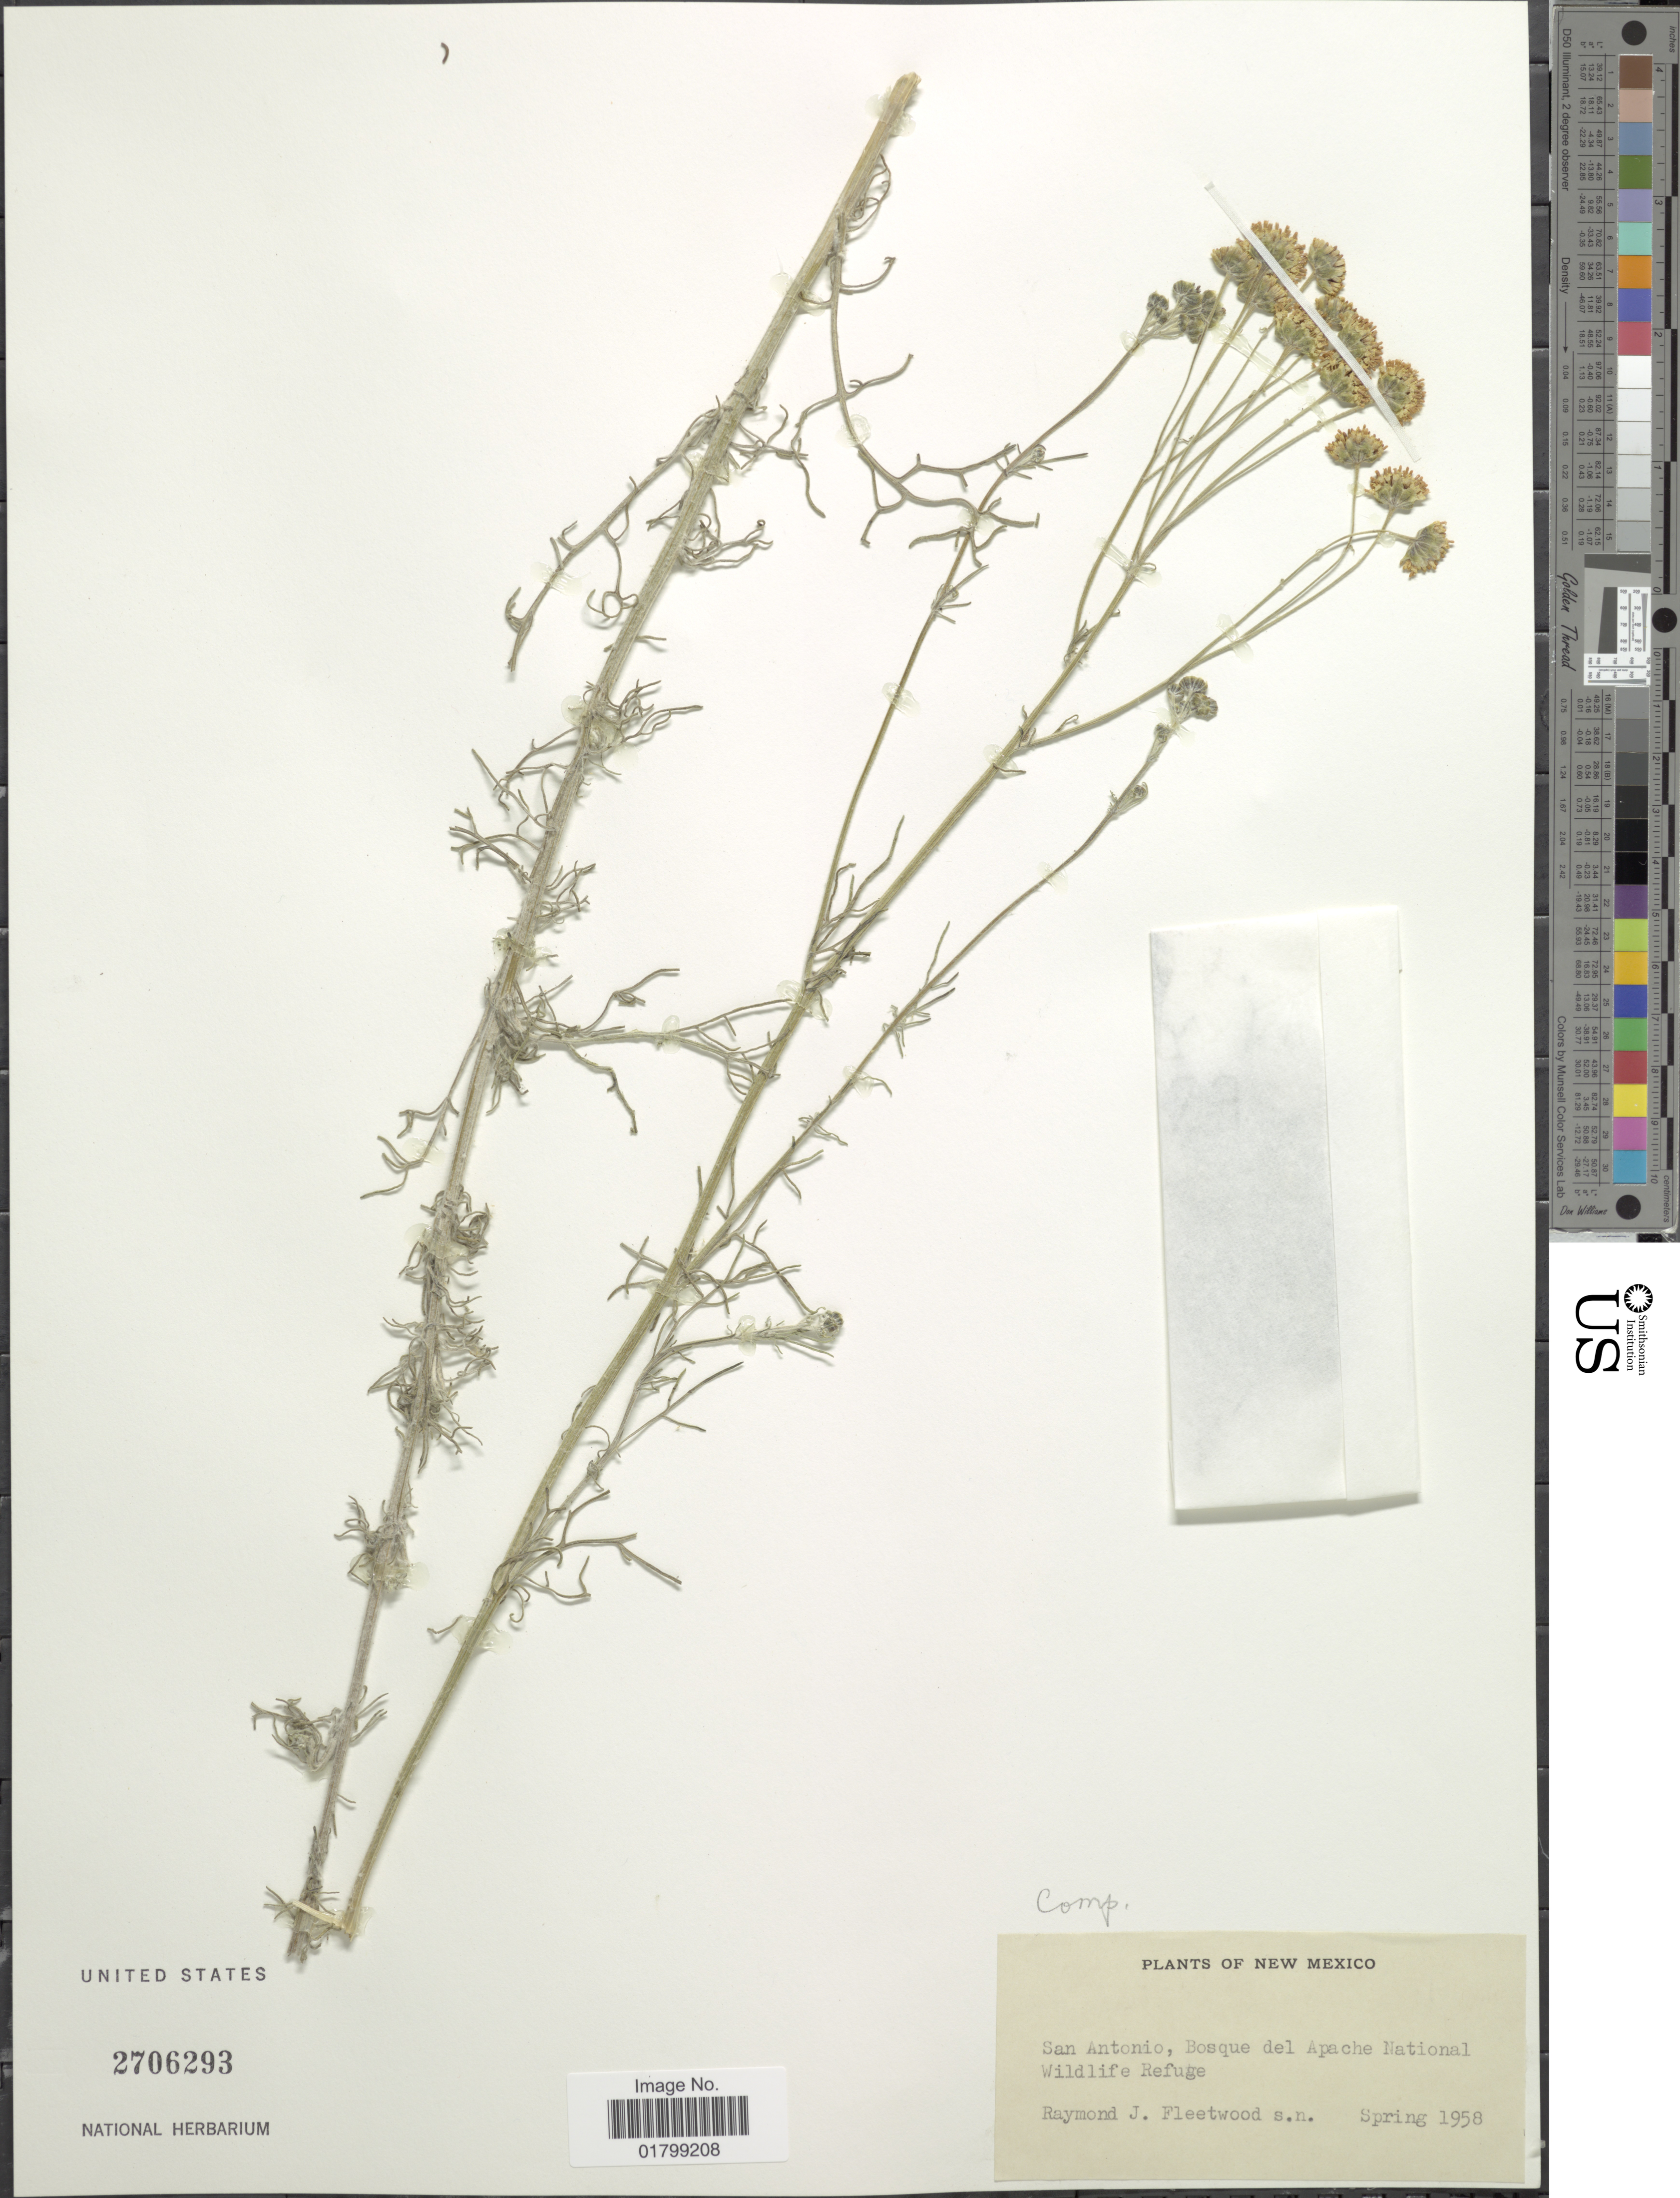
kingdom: Plantae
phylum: Tracheophyta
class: Magnoliopsida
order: Asterales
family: Asteraceae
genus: Hymenopappus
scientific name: Hymenopappus tenuifolius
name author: Pursh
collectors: R. J. Fleetwood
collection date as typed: Spring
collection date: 1958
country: United States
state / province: New Mexico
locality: San Antonio, Bosque del Apache National Wildlifde Refuge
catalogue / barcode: US 2706293